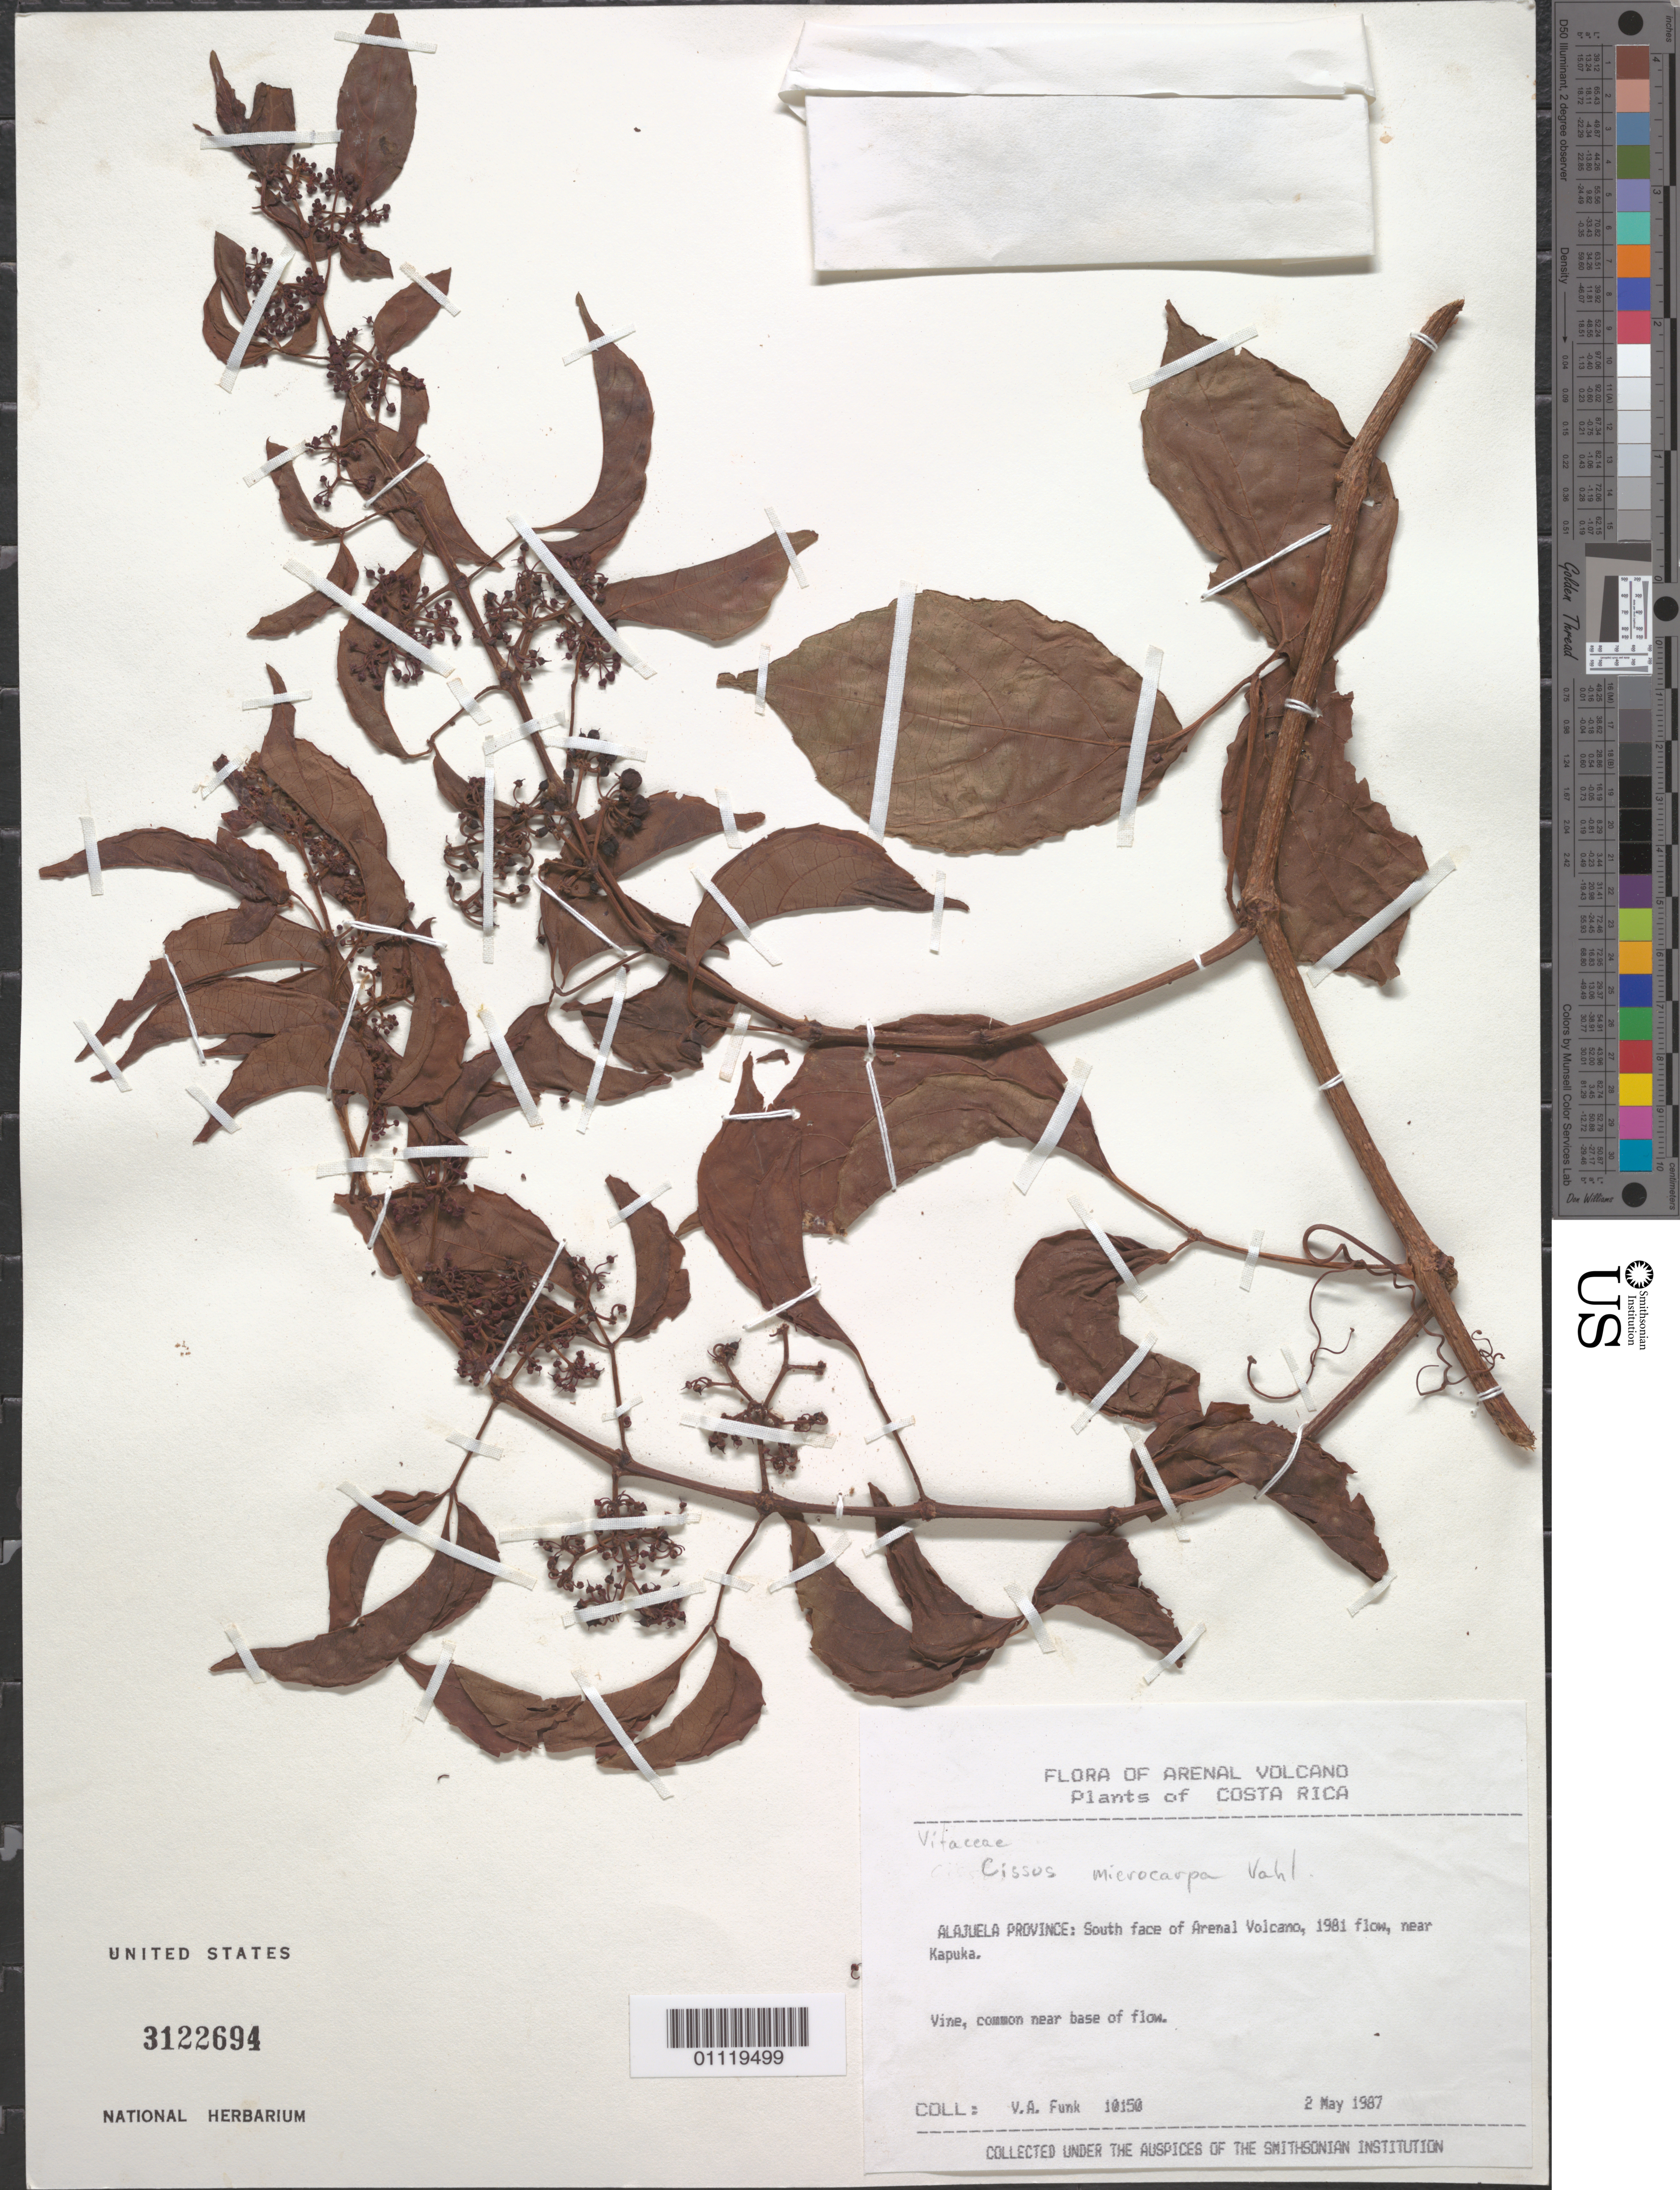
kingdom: Plantae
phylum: Tracheophyta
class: Magnoliopsida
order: Vitales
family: Vitaceae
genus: Cissus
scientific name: Cissus microcarpa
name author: Vahl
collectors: V. Funk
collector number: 10150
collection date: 1987-05-02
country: Costa Rica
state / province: Alajuela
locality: S face of Arenal Volcano, 1981 flow, near Kapuka.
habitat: Vine, common near base of flow.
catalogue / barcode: US 3122694